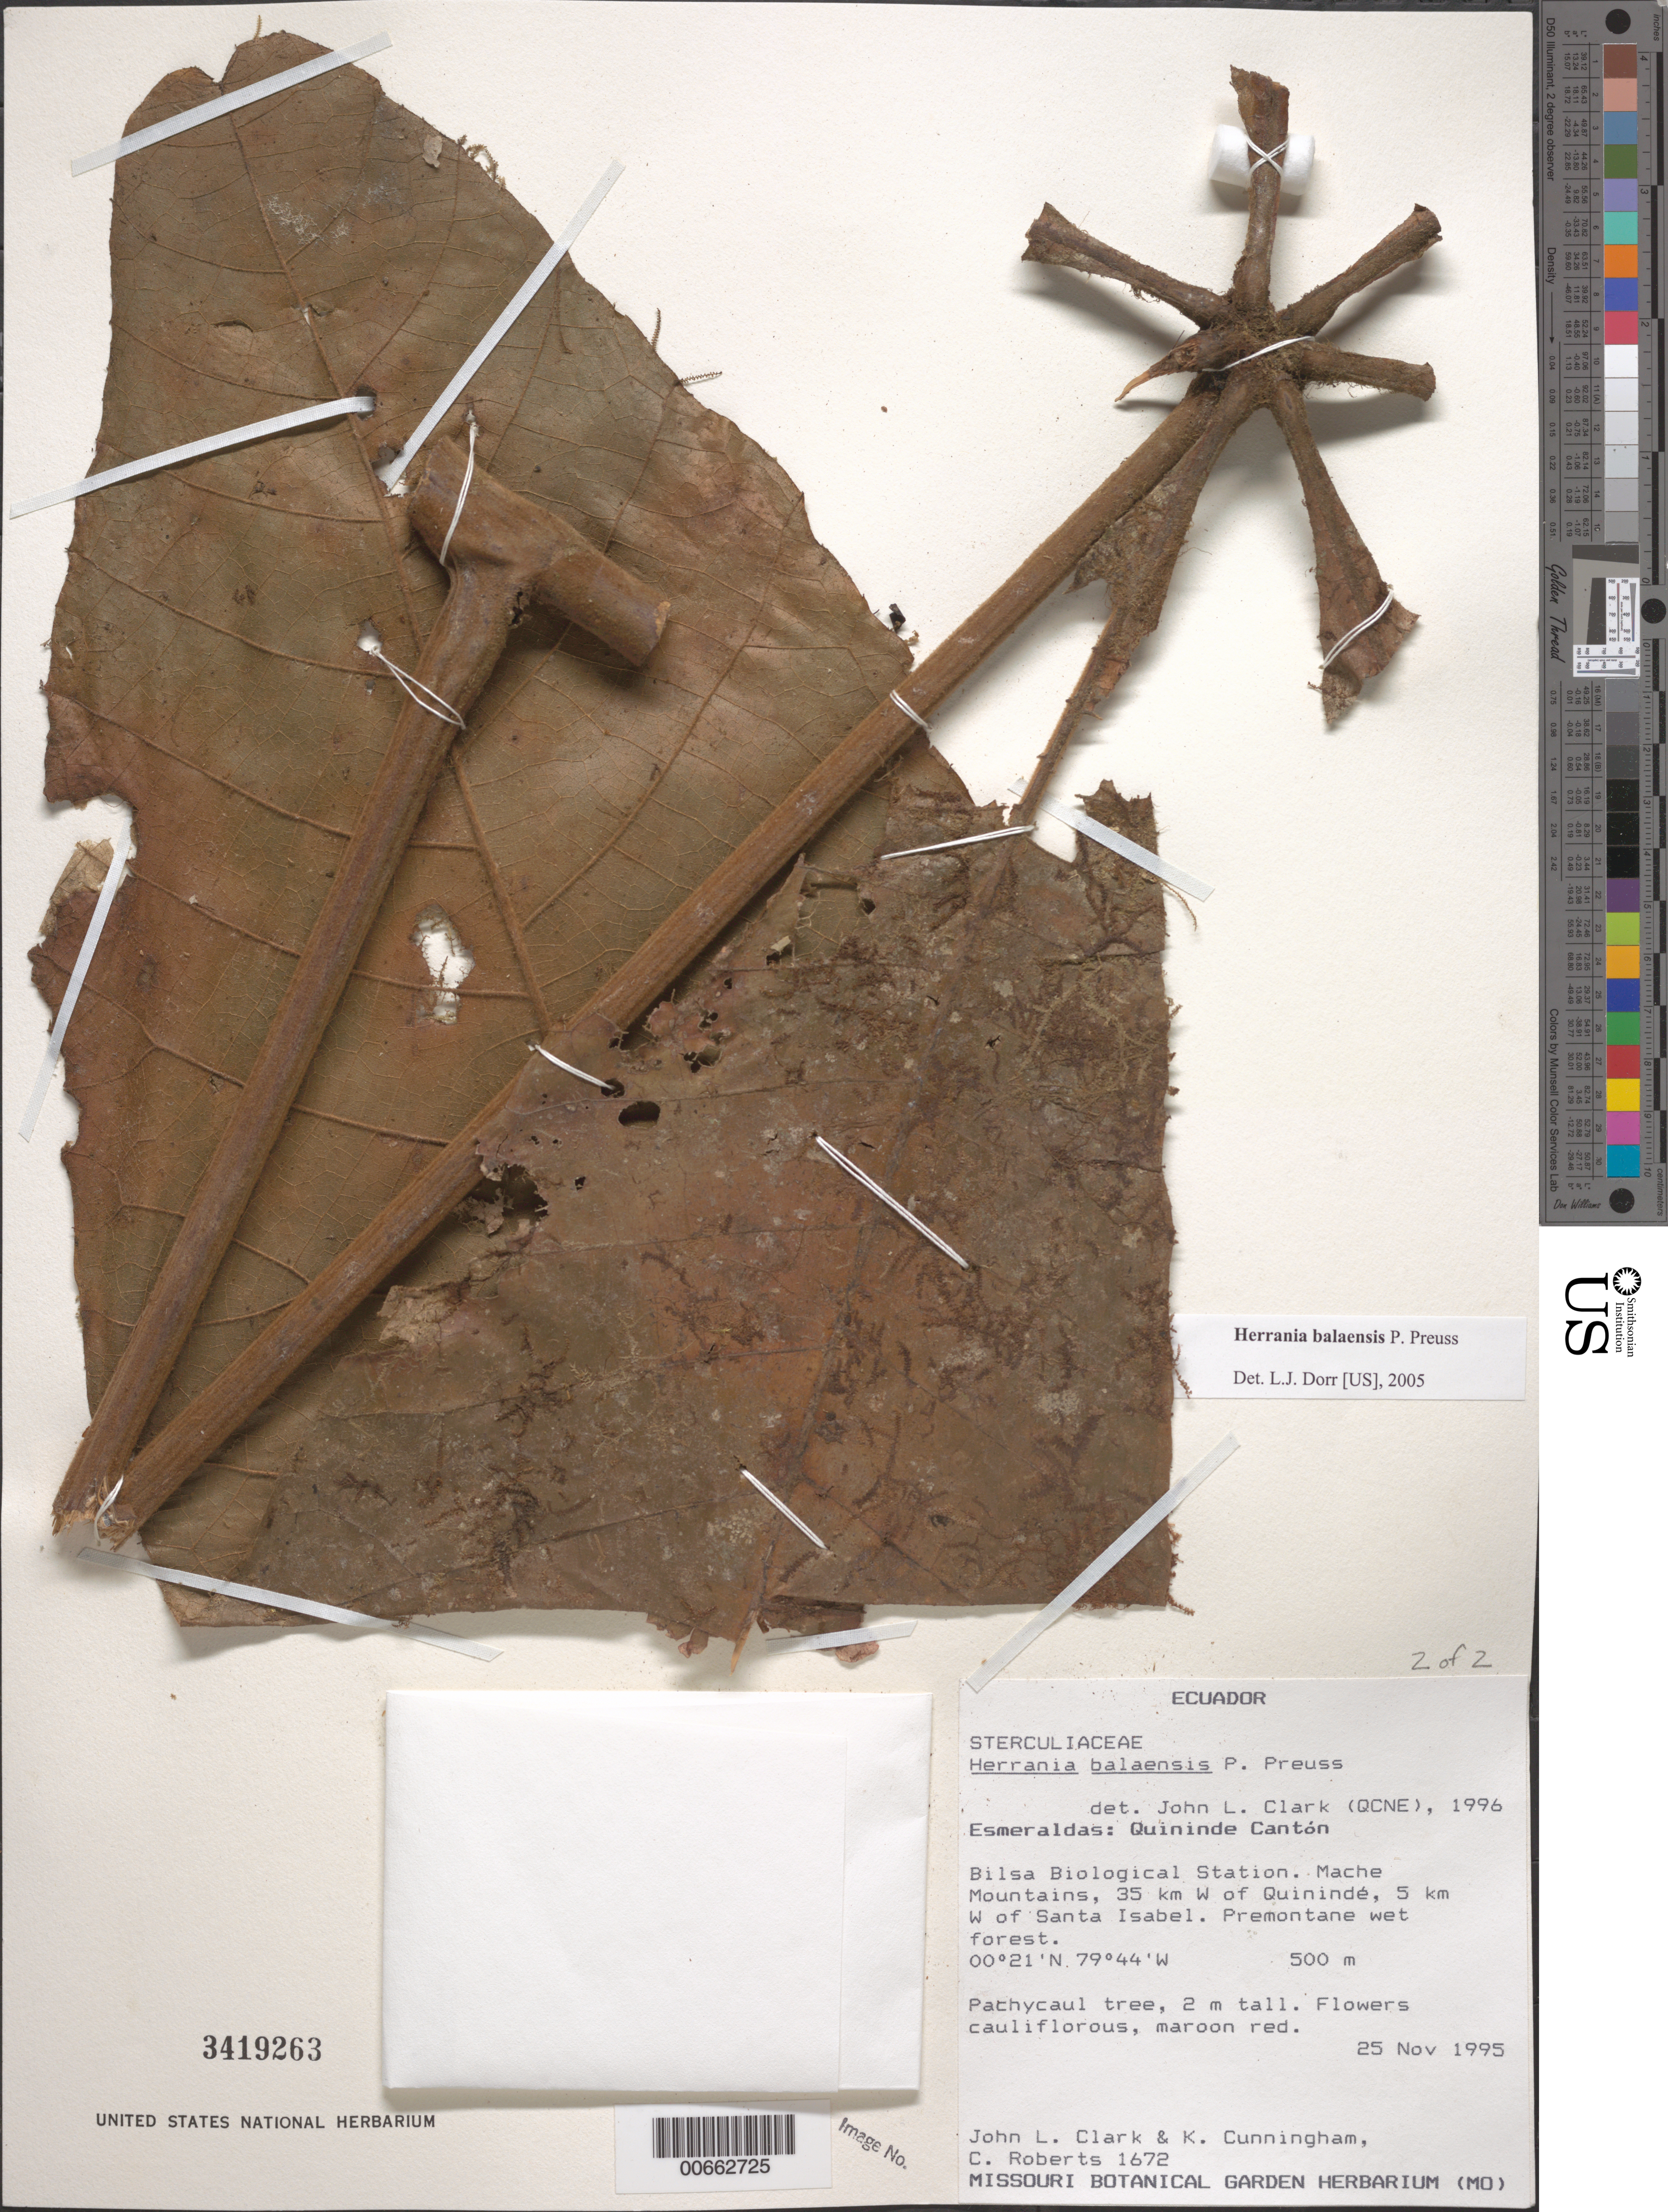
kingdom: Plantae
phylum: Tracheophyta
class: Magnoliopsida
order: Malvales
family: Malvaceae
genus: Theobroma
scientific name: Theobroma pulcherrimum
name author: (Goudot) De Wild.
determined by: Dorr, Laurence J., Curator (BOT), Smithsonian Institution - National Museum of Natural History (UNITED STATES)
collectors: J. L. Clark, K. Cunningham & C. Roberts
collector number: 1672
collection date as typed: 25 Nov 1995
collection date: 1995-11-25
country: Ecuador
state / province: Esmeraldas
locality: Quininde Cantón. Bilsa Biological Station, Mache Mountains, 35 km W of Quininde, 5 km W of Santa Isabel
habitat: Premontane wet forest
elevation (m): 500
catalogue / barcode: US 3419263